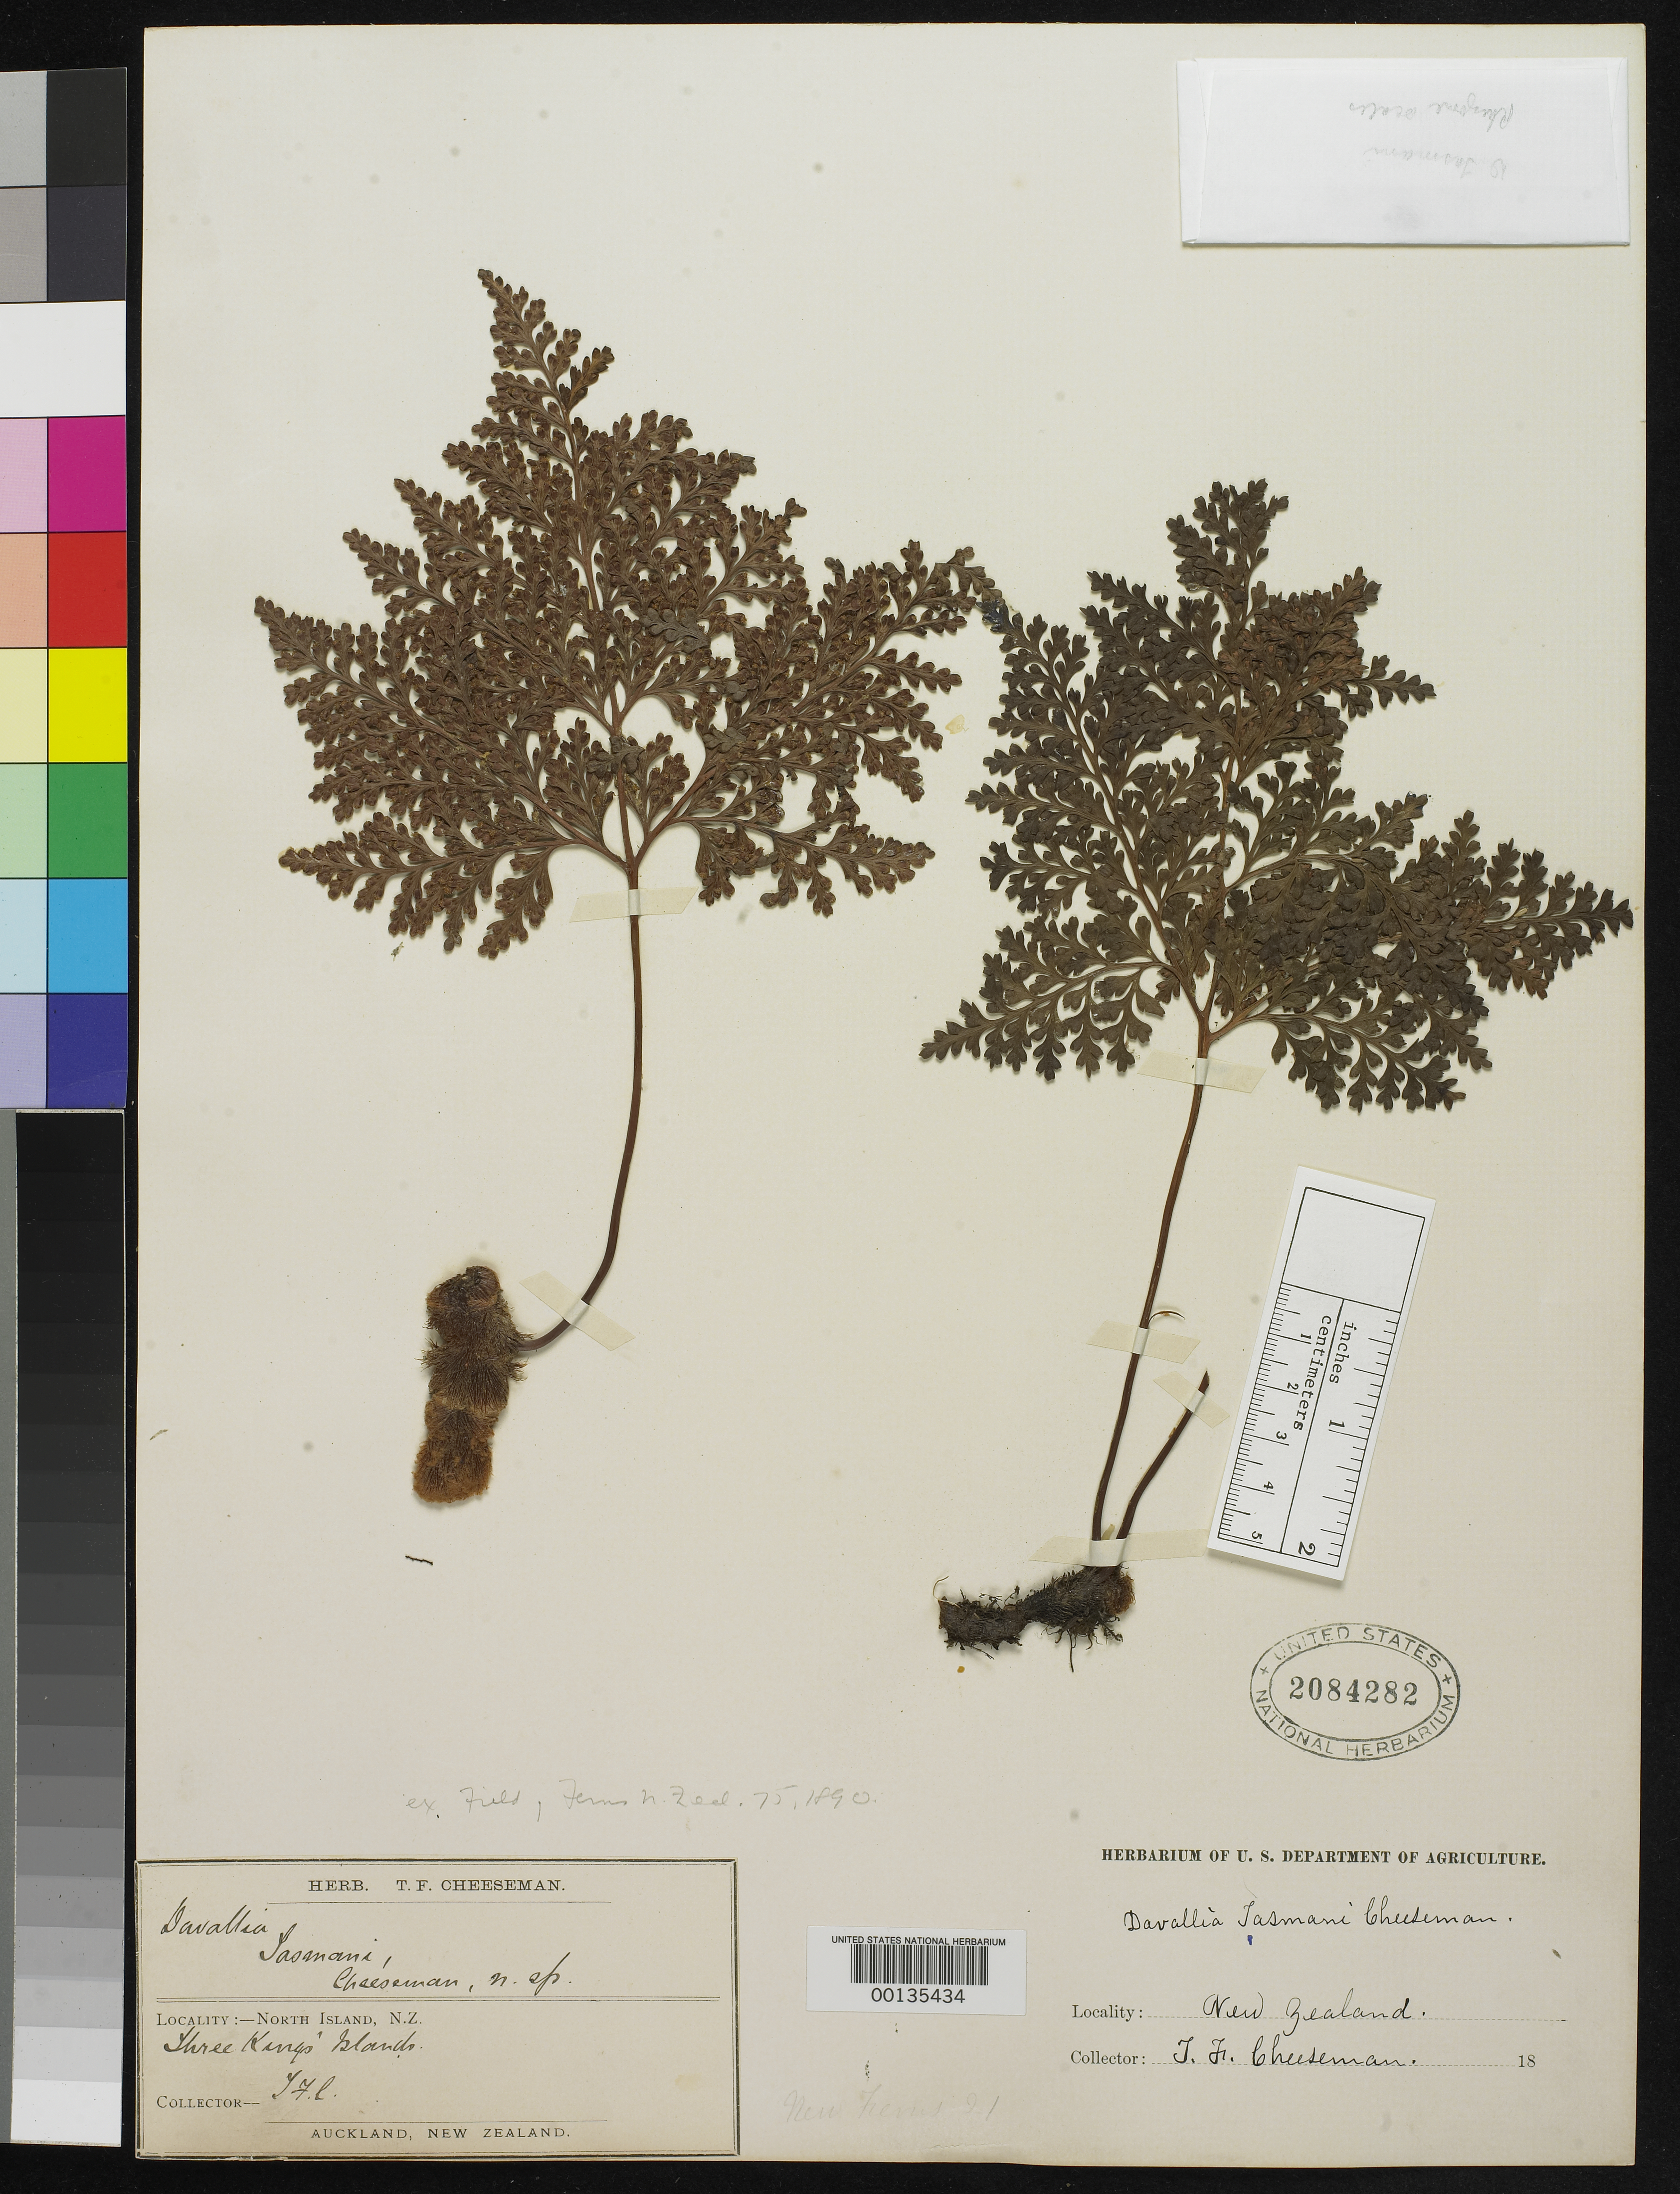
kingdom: Plantae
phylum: Tracheophyta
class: Polypodiopsida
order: Polypodiales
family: Davalliaceae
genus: Davallia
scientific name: Davallia tasmani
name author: Cheeseman ex Field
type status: Type Collection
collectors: T. F. Cheeseman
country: New Zealand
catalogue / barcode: US 2084282